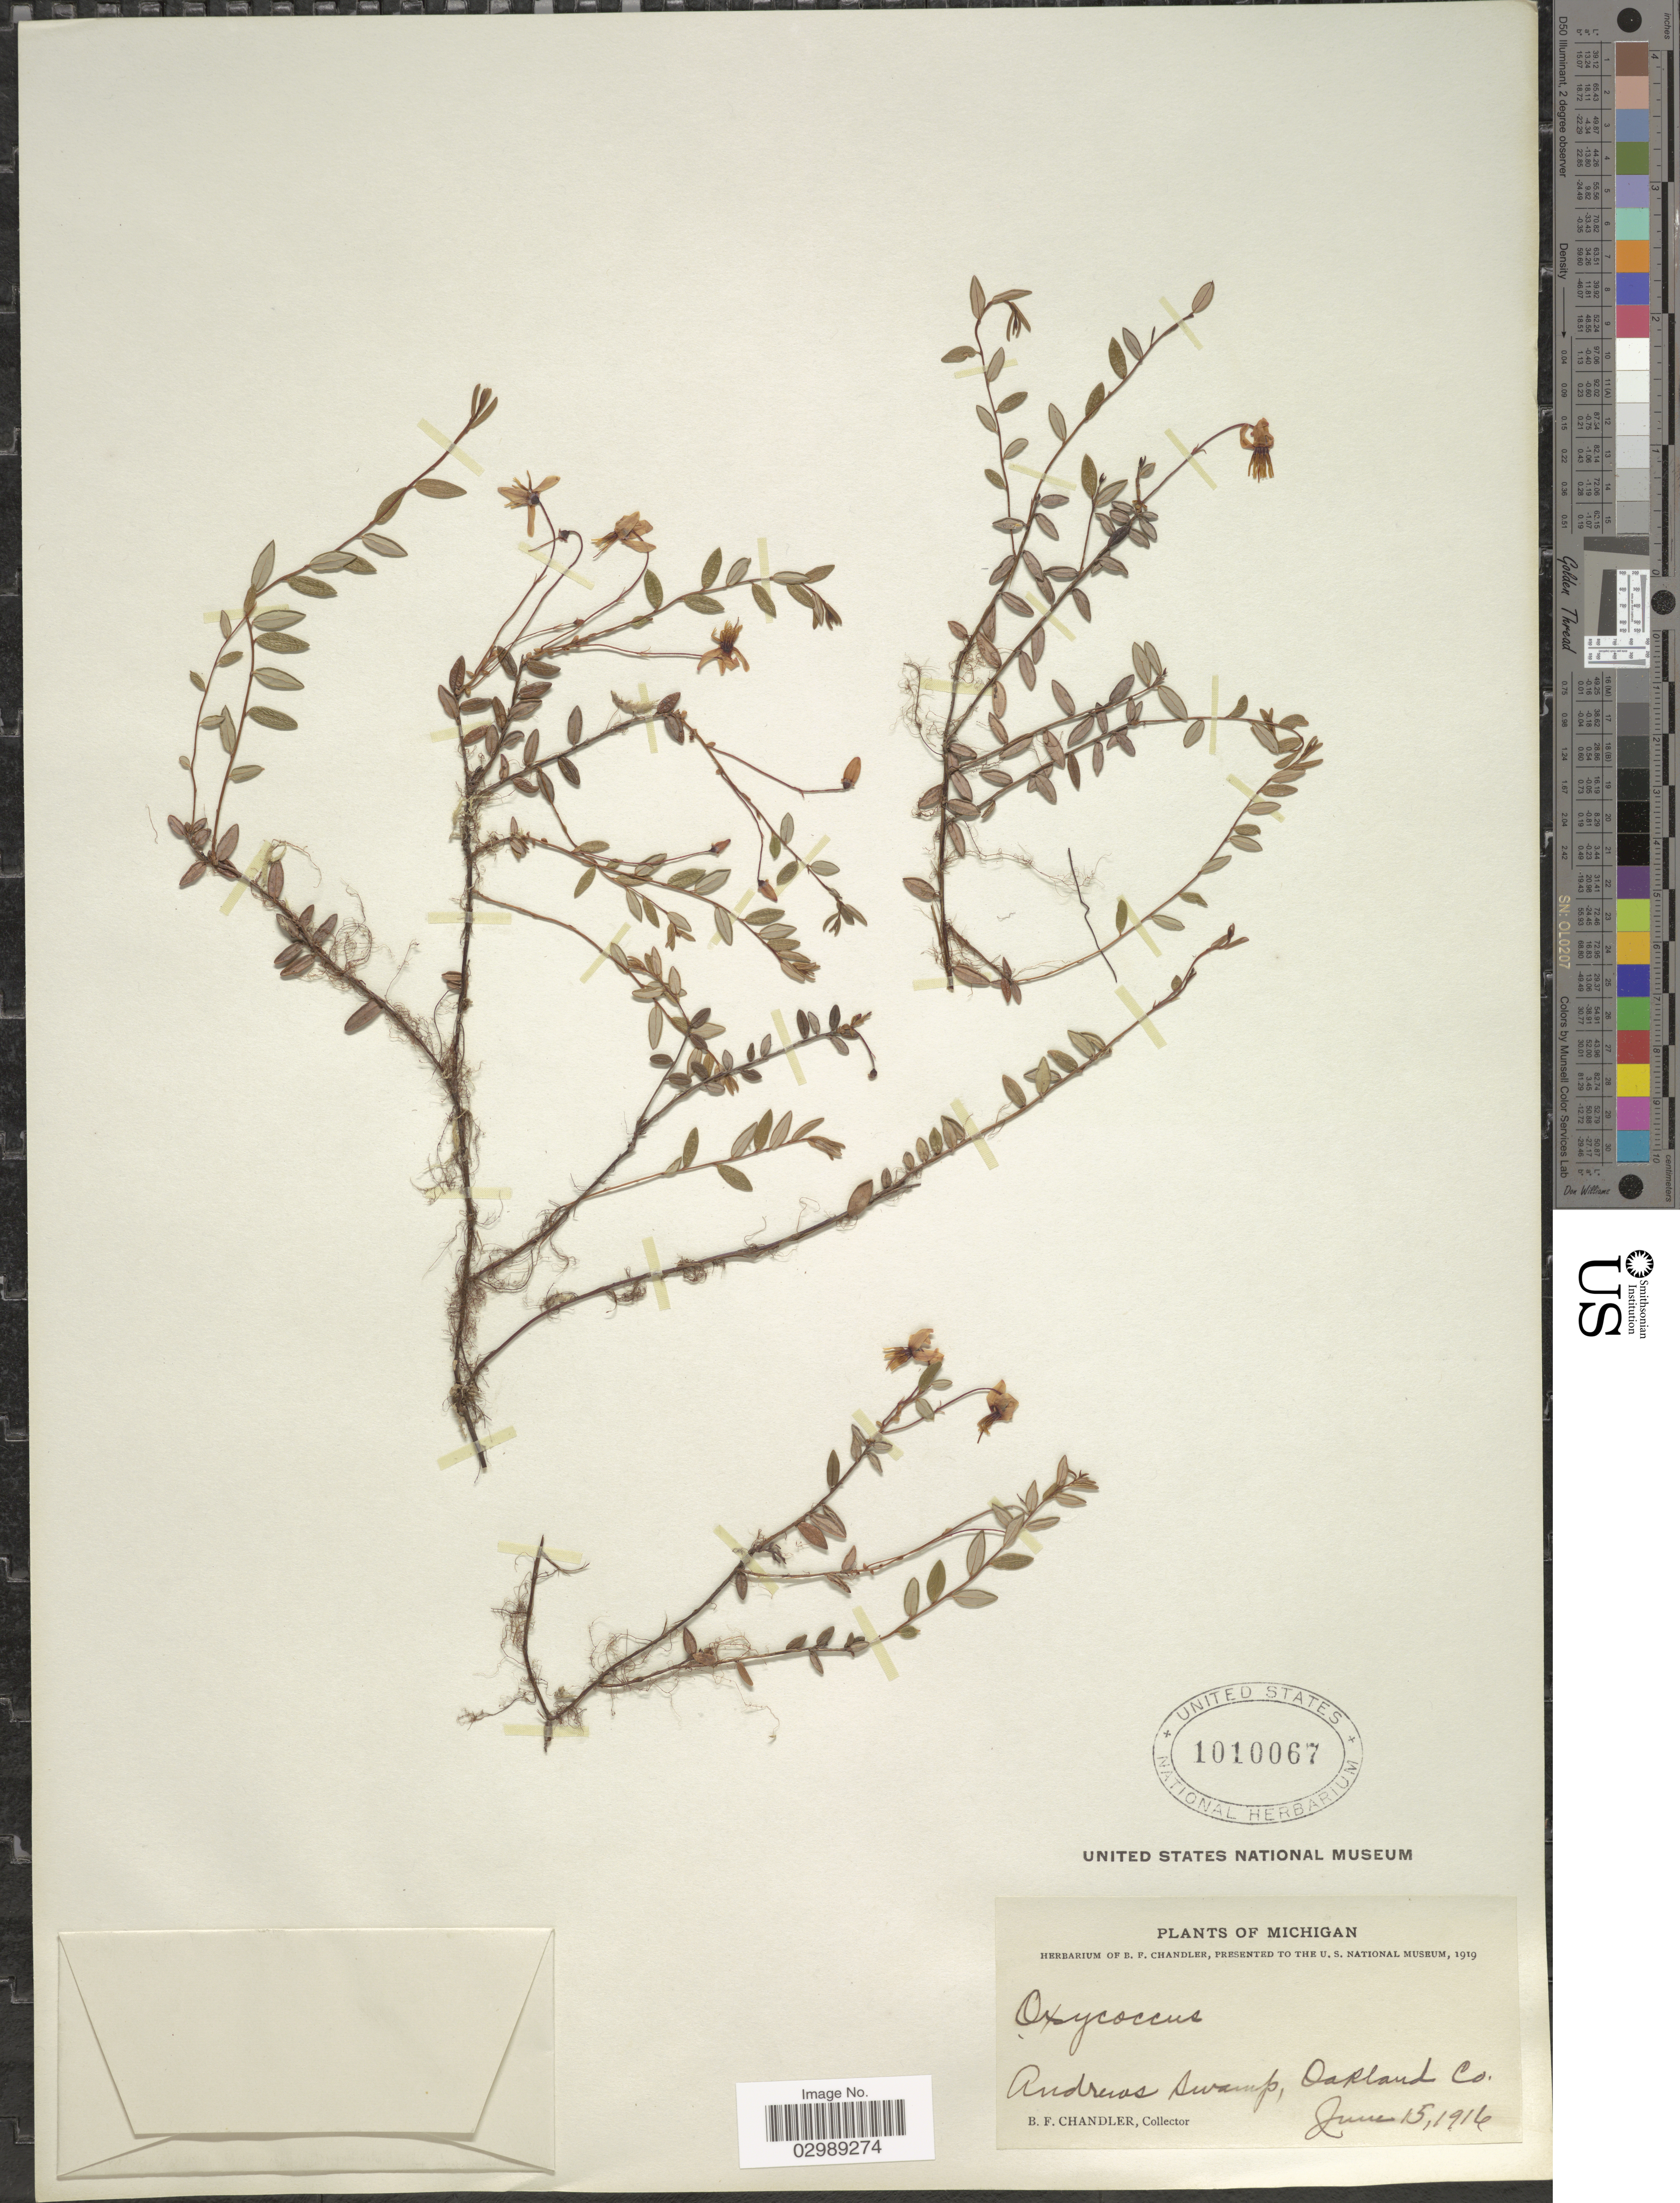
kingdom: Plantae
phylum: Tracheophyta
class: Magnoliopsida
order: Ericales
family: Ericaceae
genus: Vaccinium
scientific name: Vaccinium oxycoccos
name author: L.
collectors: B. F. Chandler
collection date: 1916-06-15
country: United States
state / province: Michigan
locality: Andrews Swamp, Oakland Co.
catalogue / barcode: US 1010067